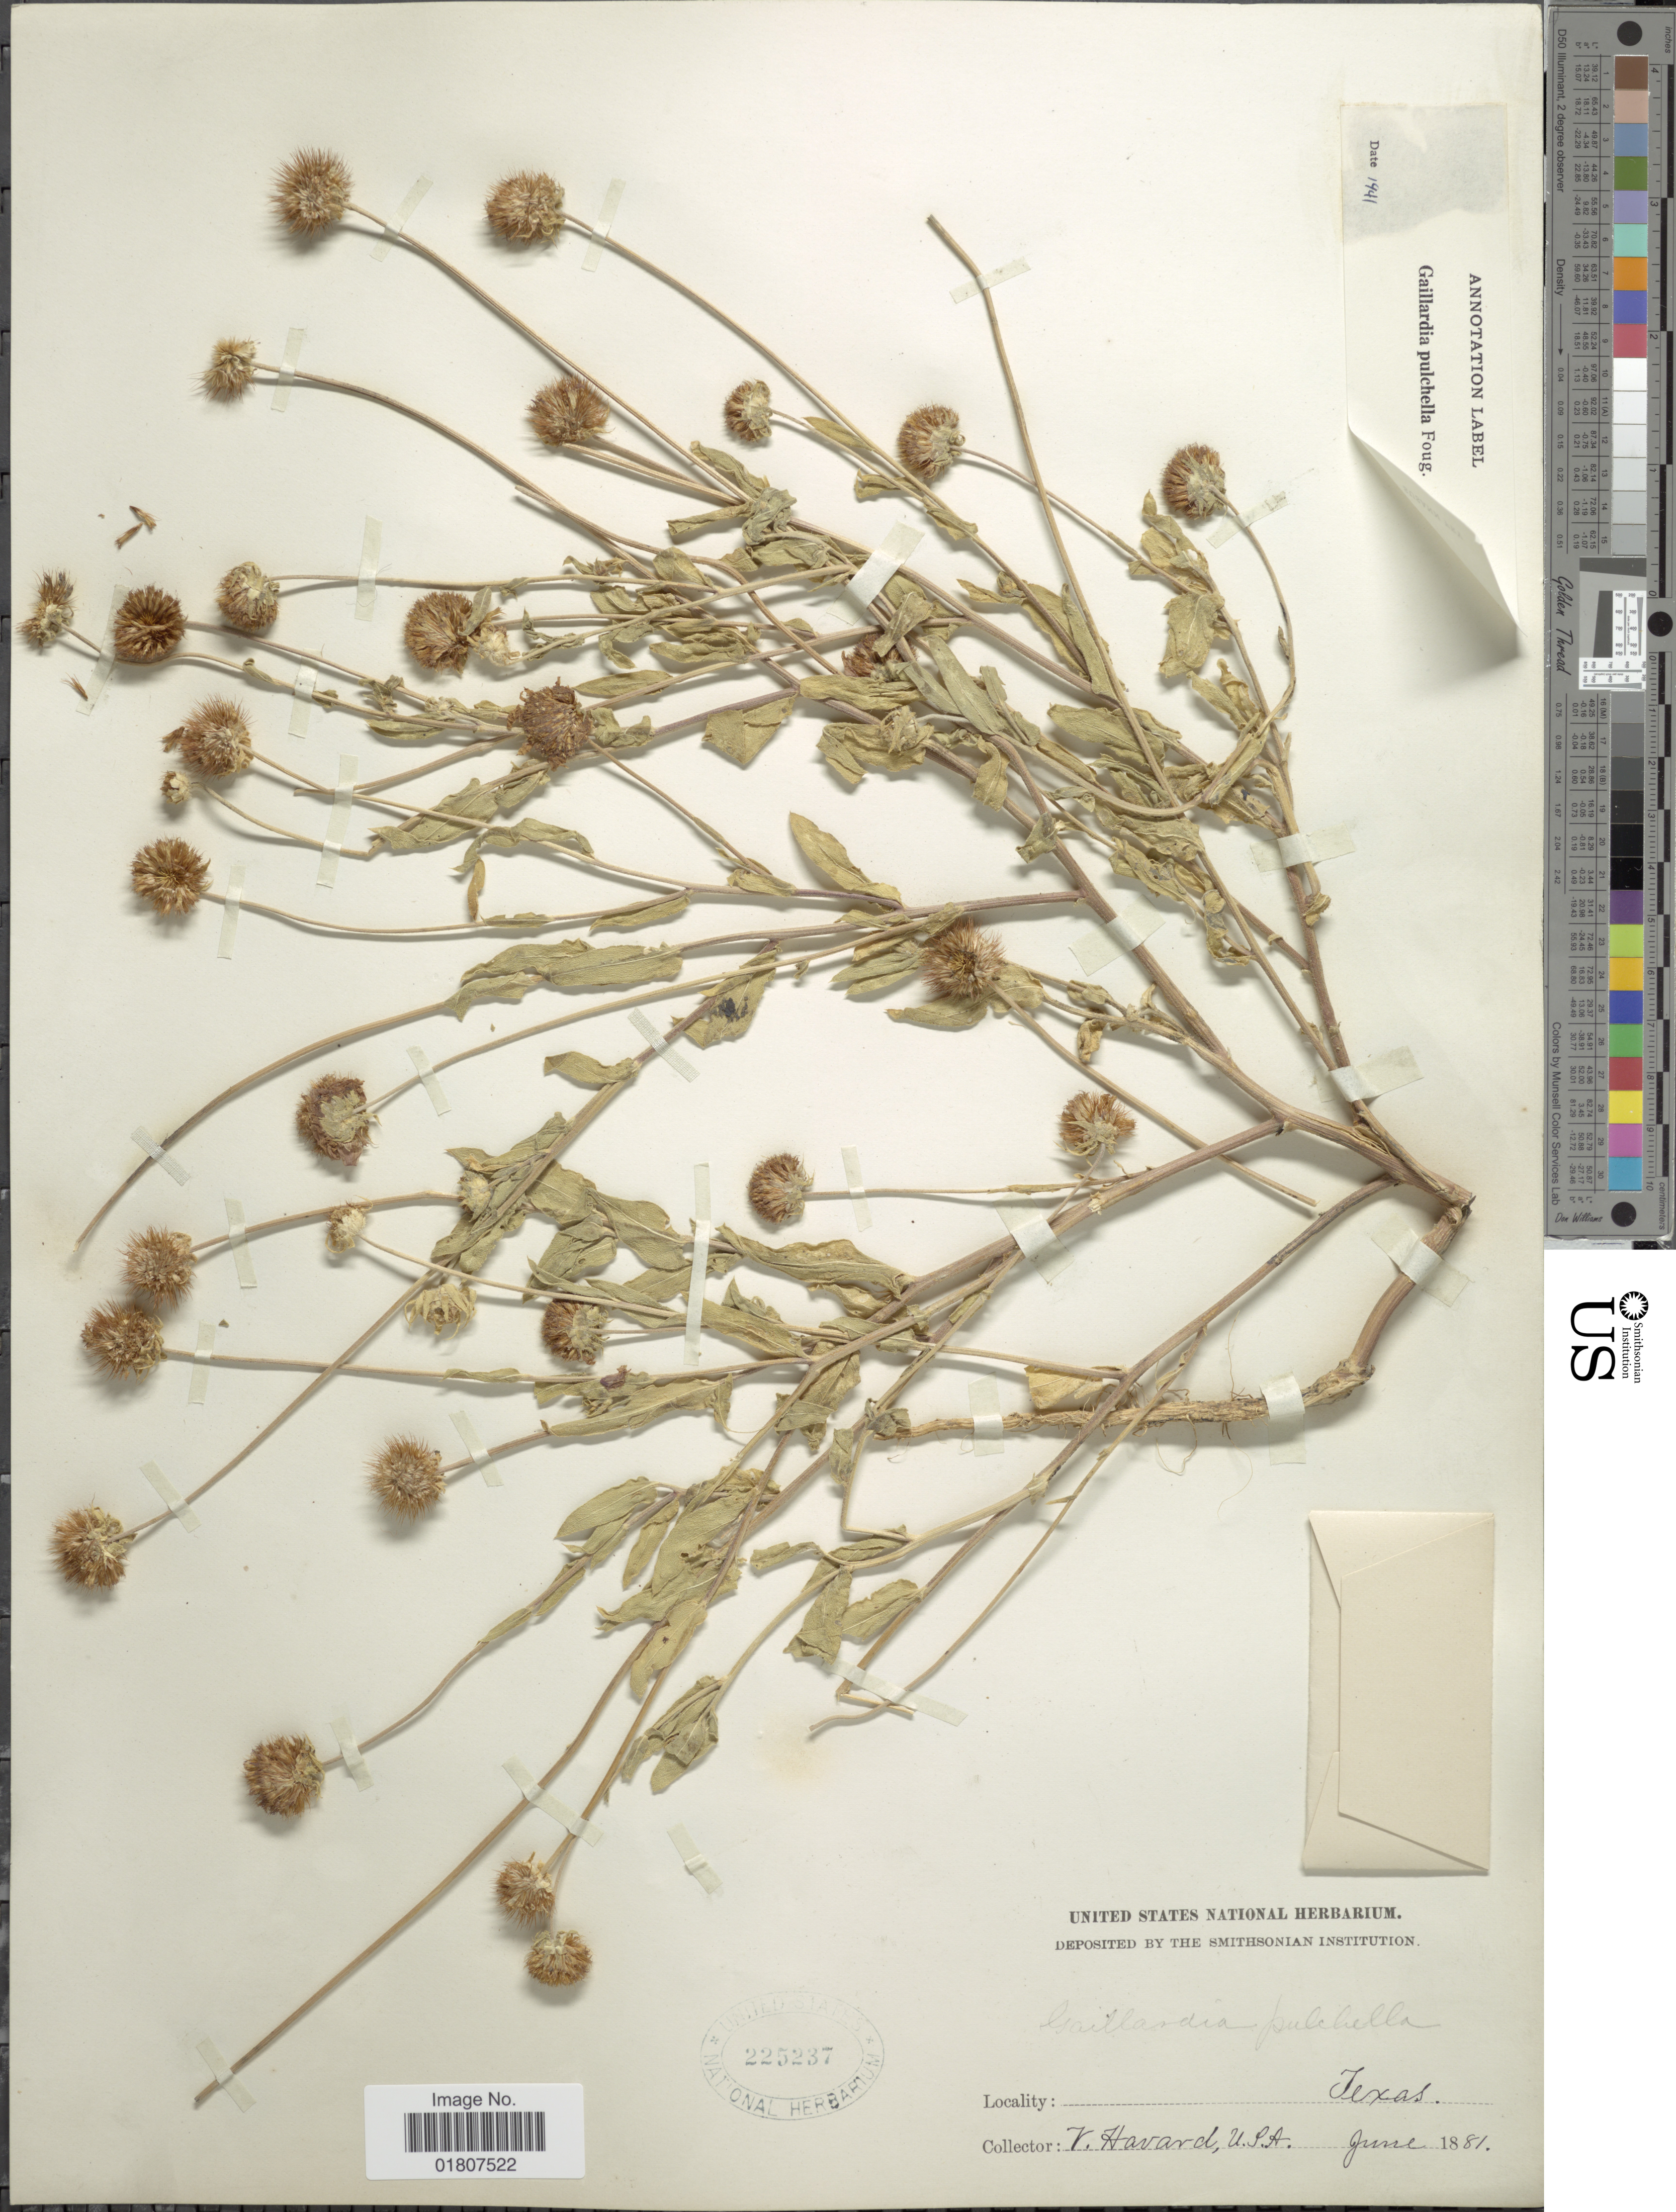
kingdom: Plantae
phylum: Tracheophyta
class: Magnoliopsida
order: Asterales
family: Asteraceae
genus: Gaillardia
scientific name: Gaillardia pulchella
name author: Foug.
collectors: V. Havard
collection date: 1881-06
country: United States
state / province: Texas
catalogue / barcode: US 225237